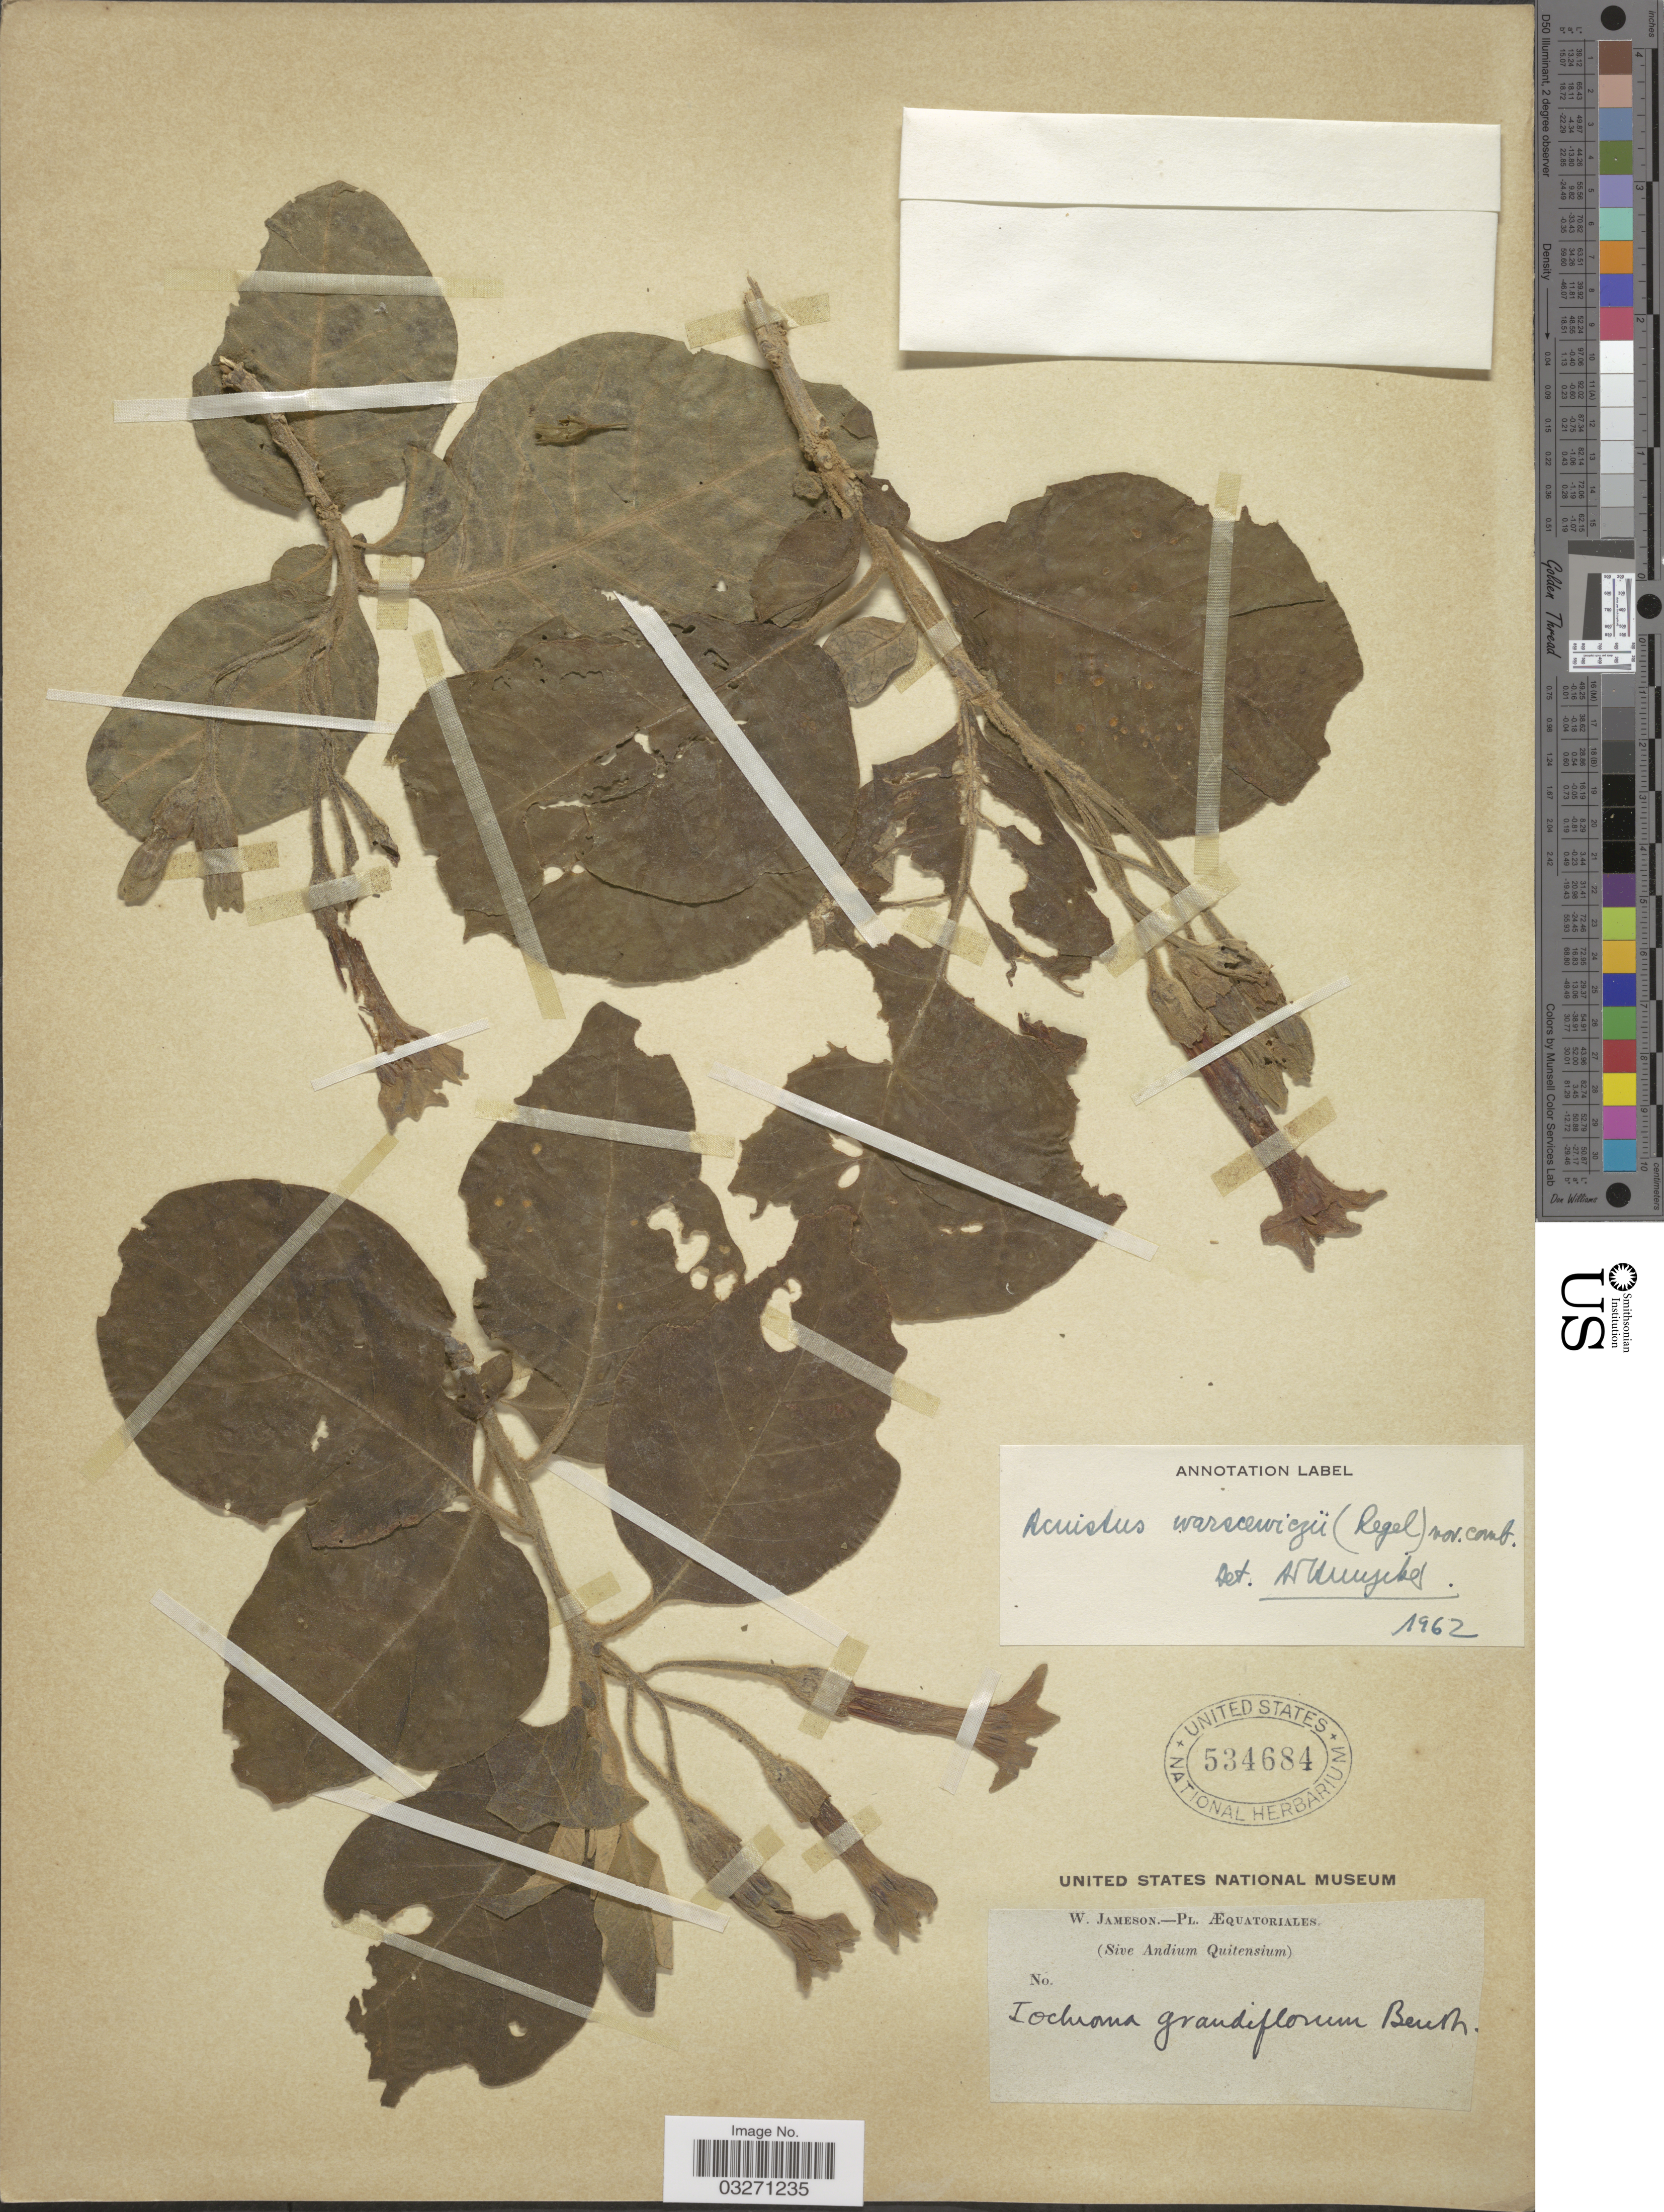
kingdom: Plantae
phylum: Tracheophyta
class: Magnoliopsida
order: Solanales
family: Solanaceae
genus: Iochroma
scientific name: Iochroma warscewiczii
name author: Regel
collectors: W. Jameson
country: Ecuador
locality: Æquatoriales.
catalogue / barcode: US 534684